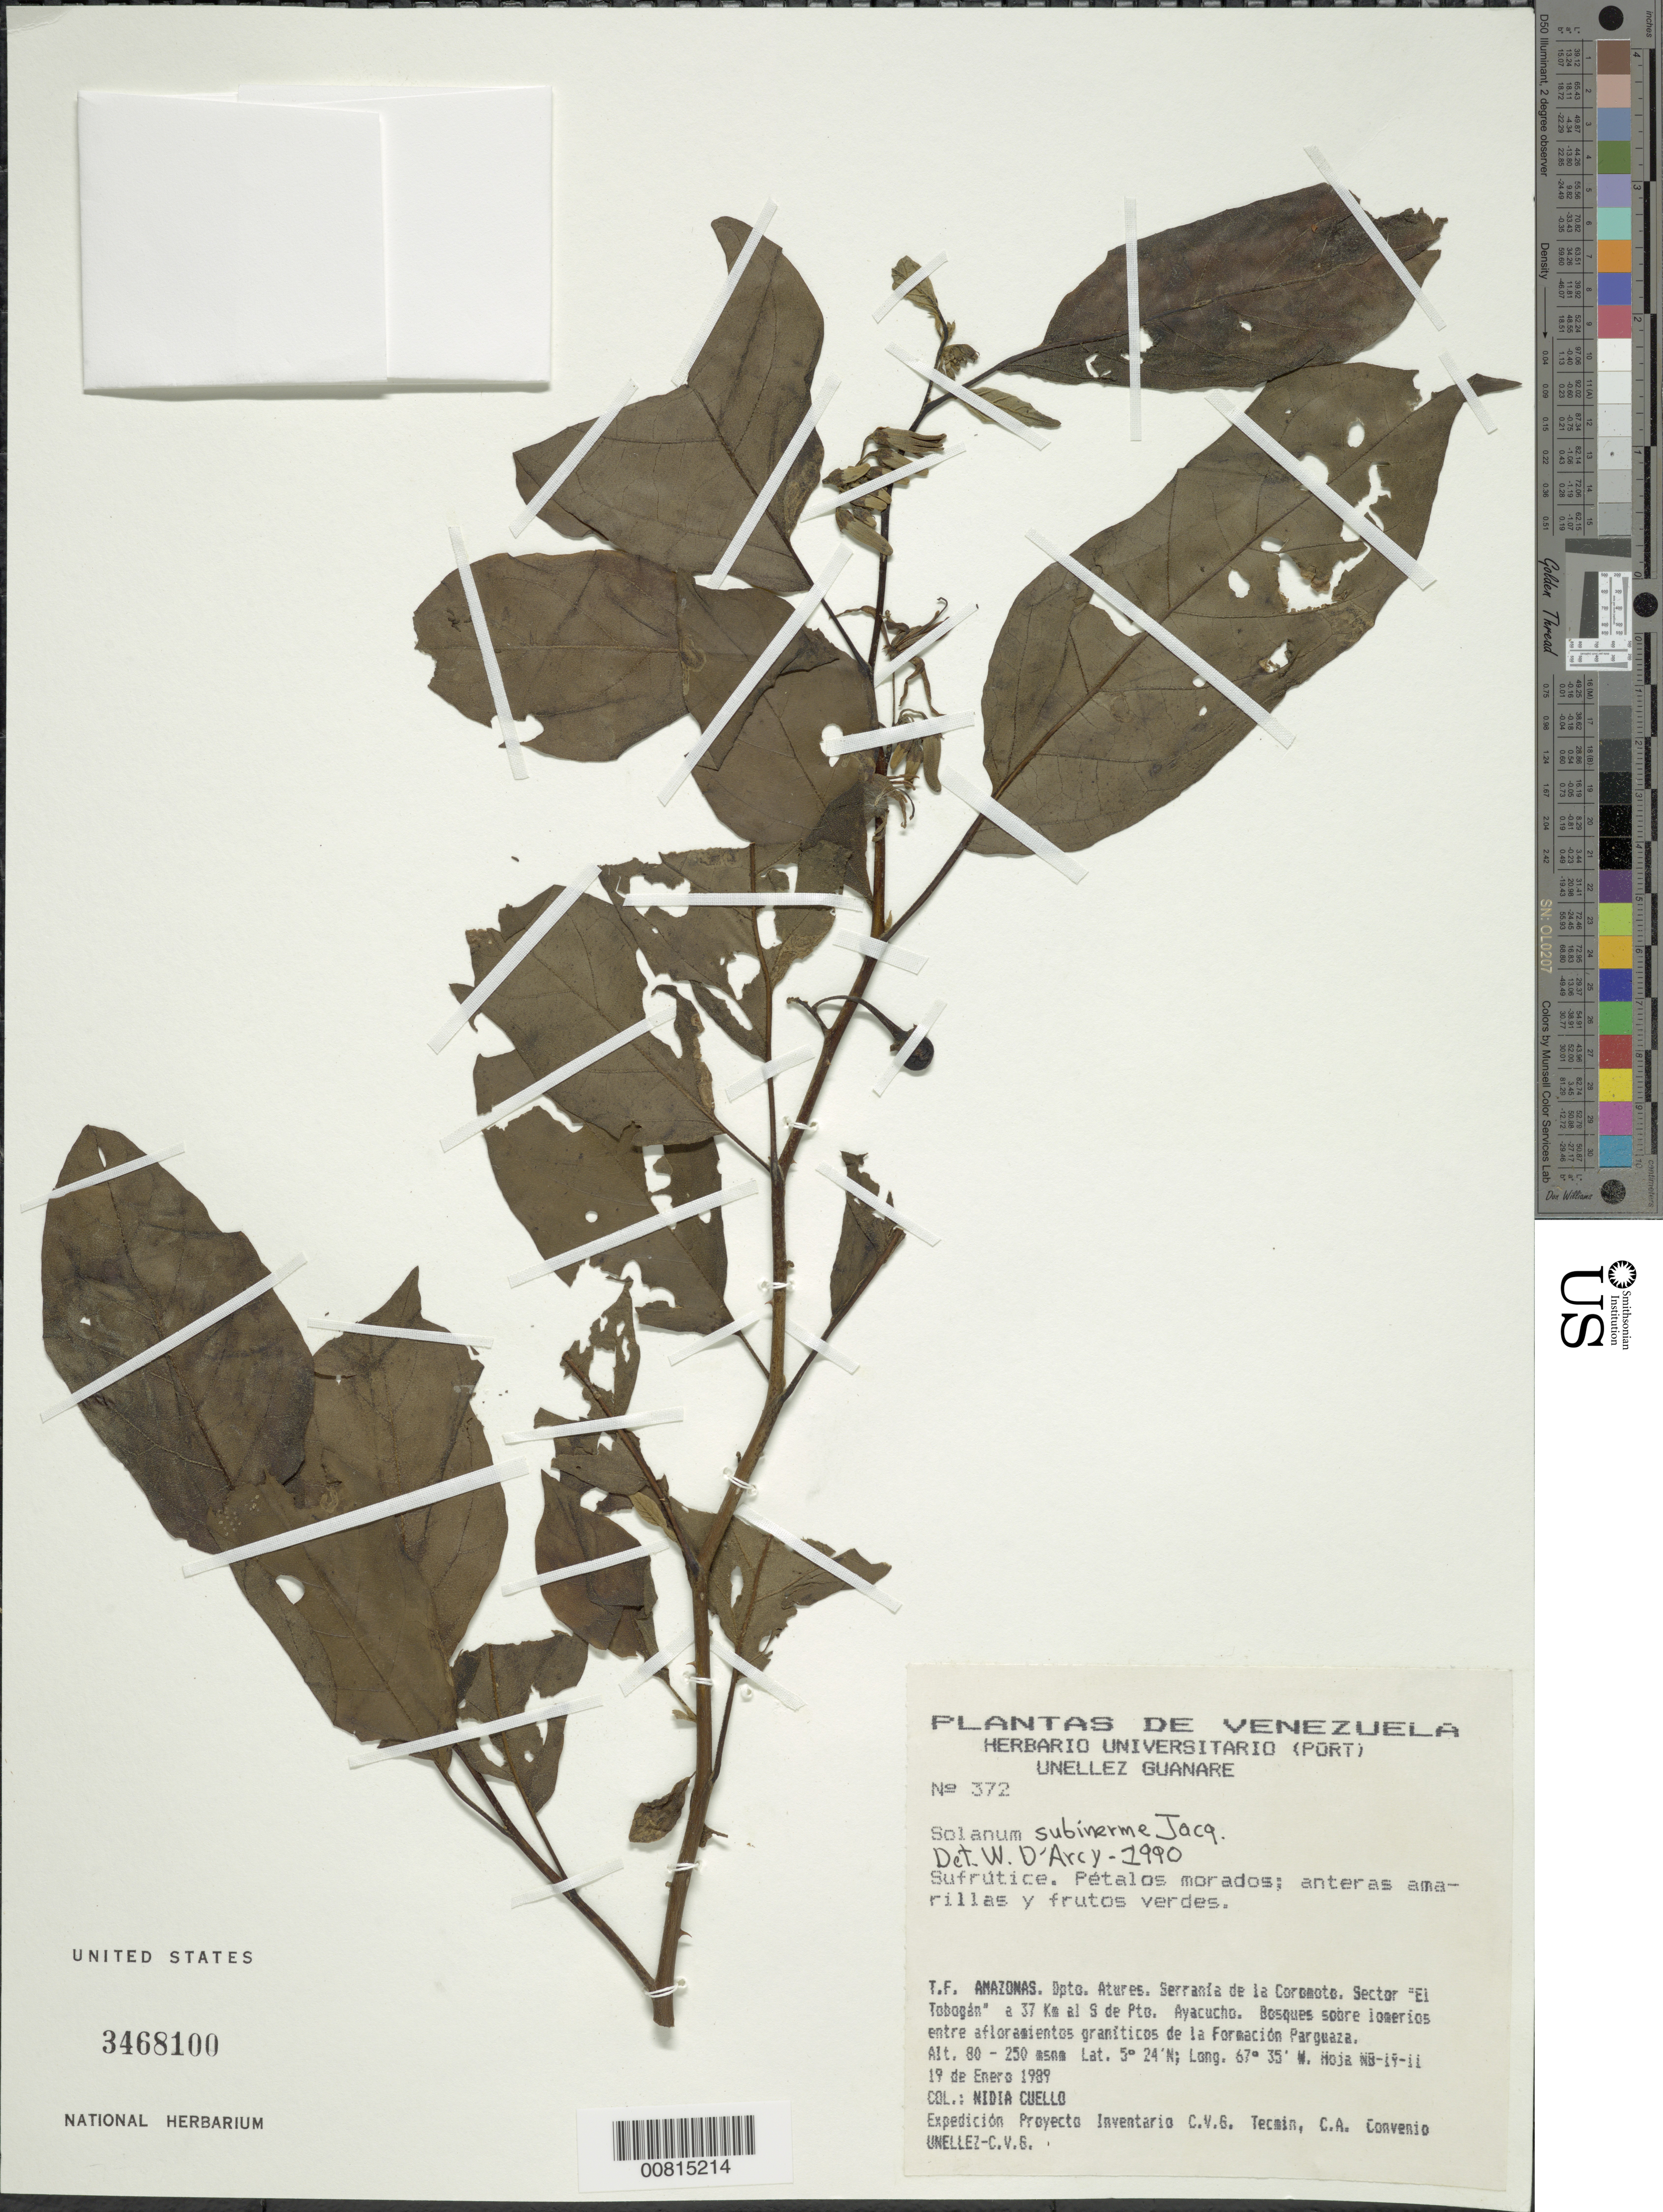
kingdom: Plantae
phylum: Tracheophyta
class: Magnoliopsida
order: Solanales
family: Solanaceae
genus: Solanum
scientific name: Solanum subinerme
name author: Jacq.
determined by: D'Arcy, W. G.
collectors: N. L. Cuello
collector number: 372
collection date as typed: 1 Jan 1989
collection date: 1989-01-01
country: Venezuela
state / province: Amazonas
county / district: Atures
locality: Serranía Coromoto, sector El Tobogan, 37 km S Pto. Ayacucho; la formacion Parguaza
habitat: Bosques sobre lomerios entre afloraientos graniticos de la Formacion Parguaza.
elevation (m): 80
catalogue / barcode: US 3468100